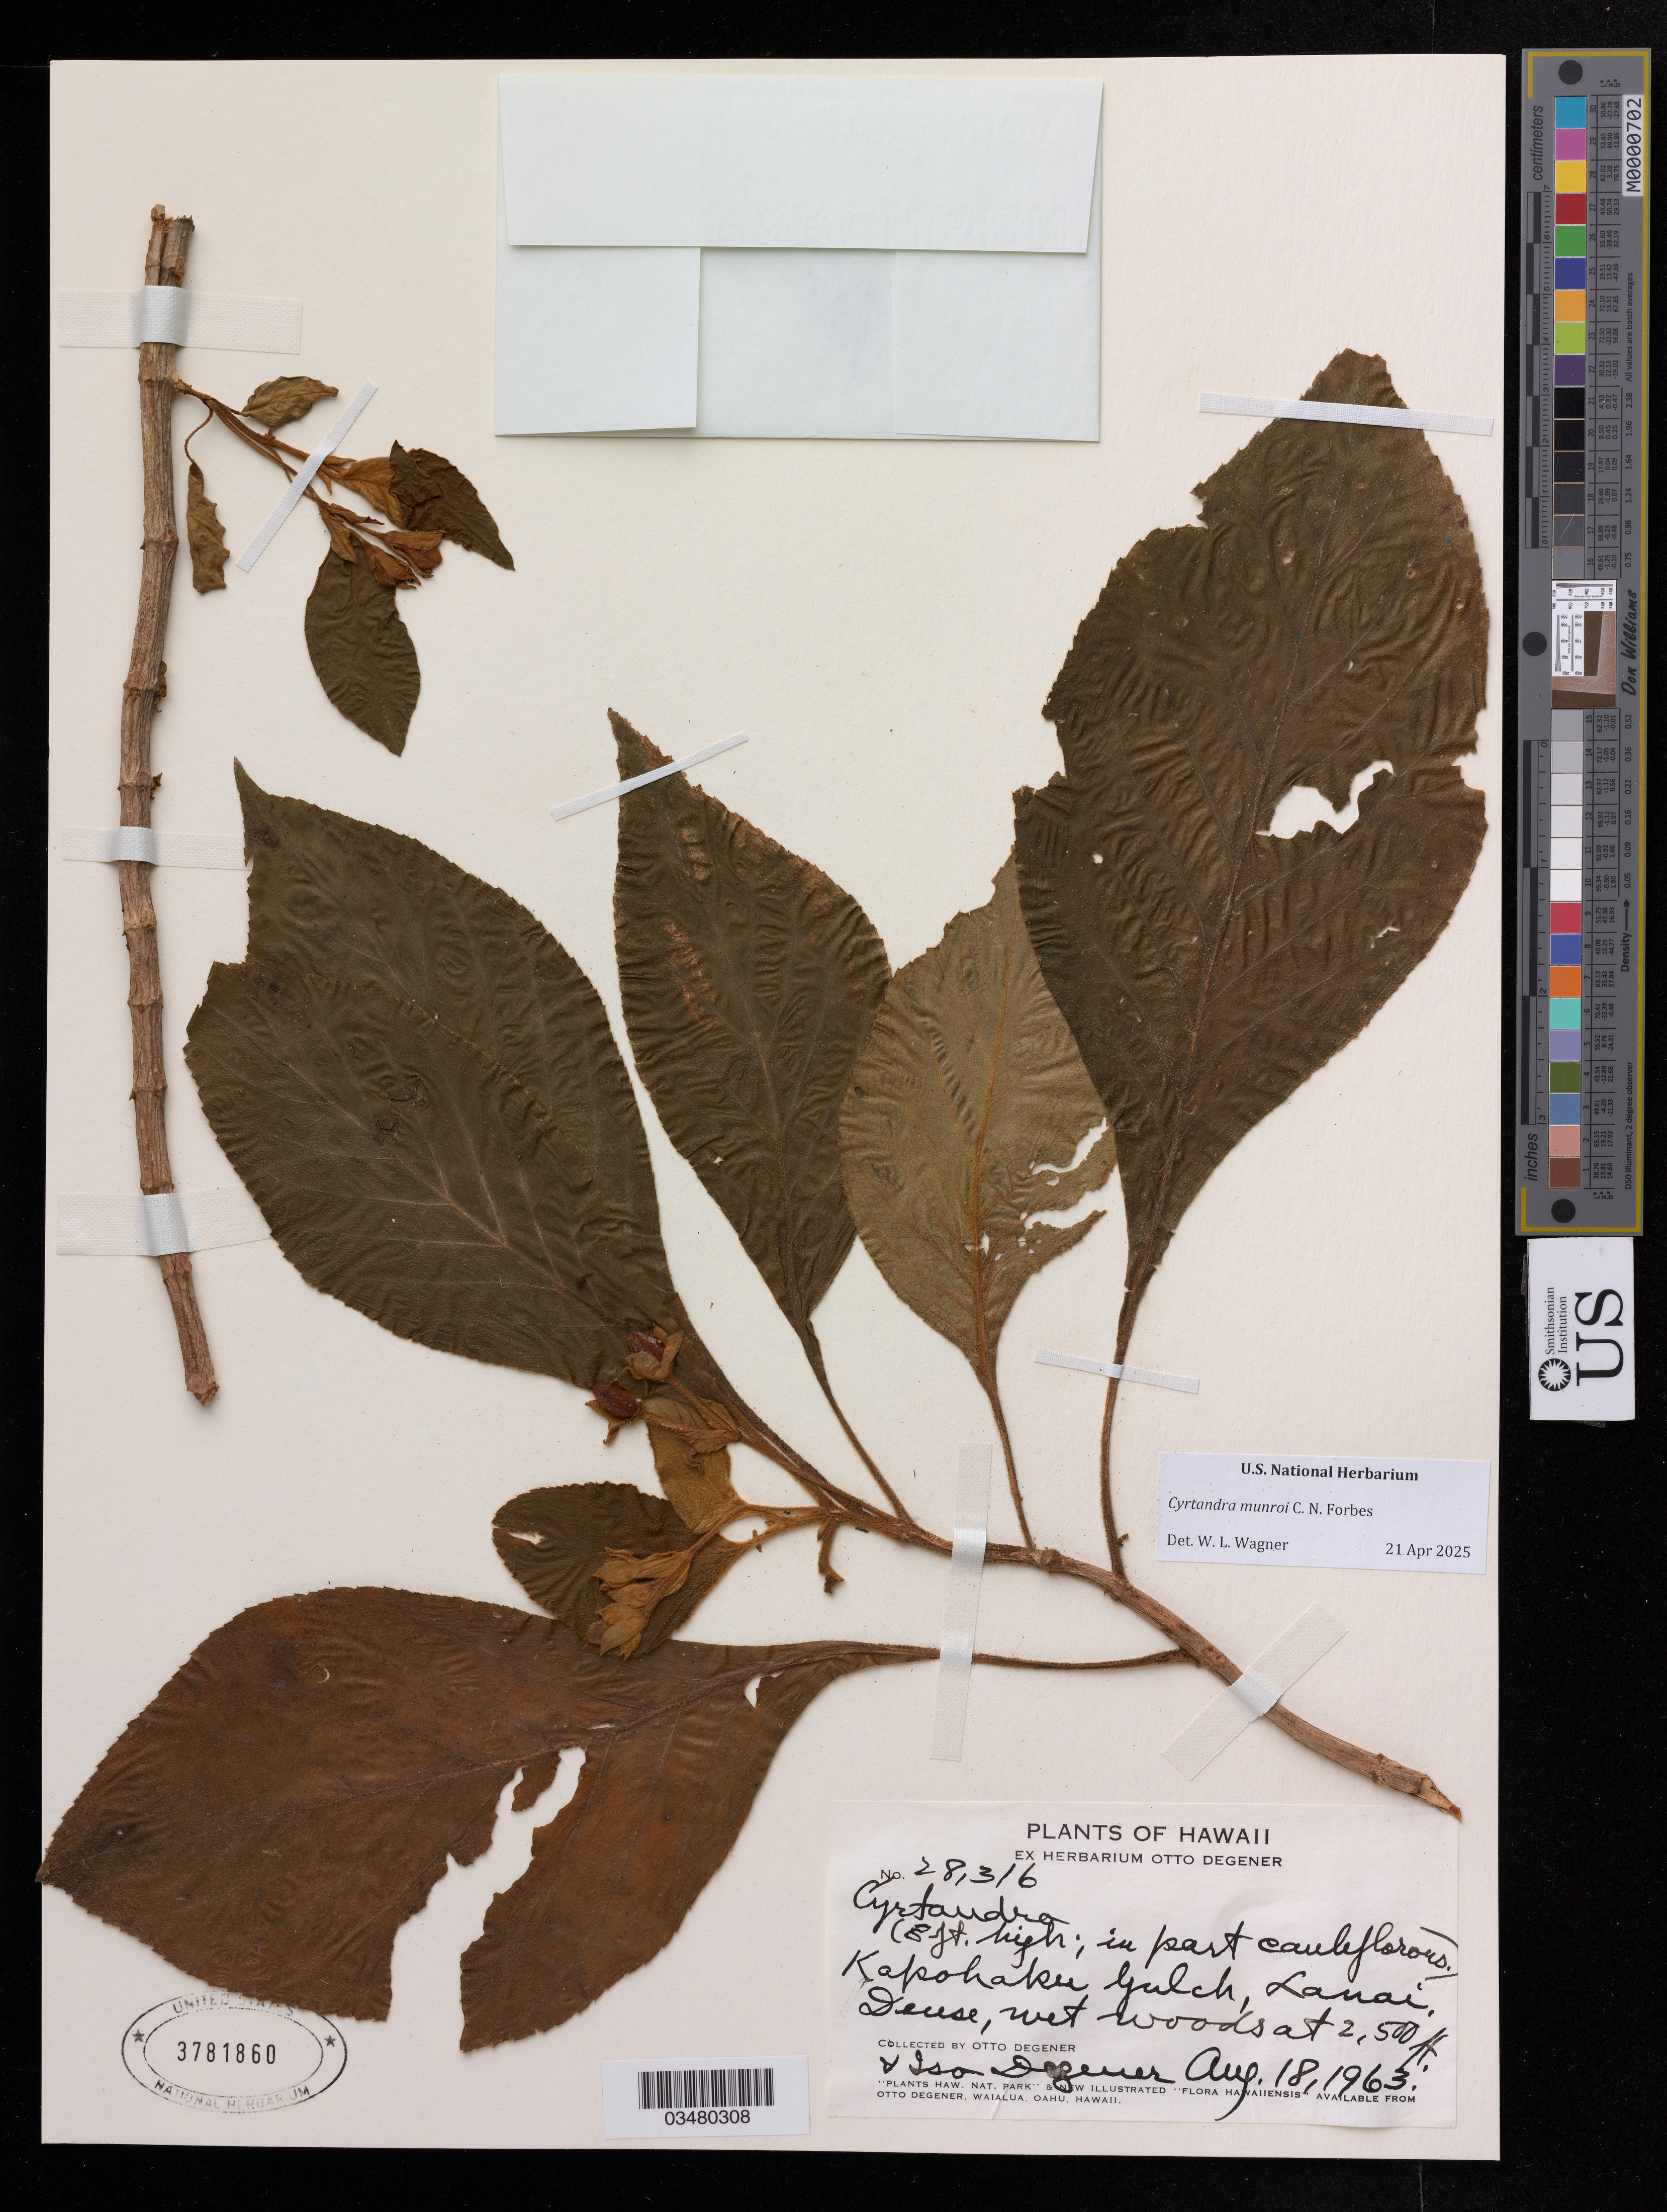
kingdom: Plantae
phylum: Tracheophyta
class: Magnoliopsida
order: Lamiales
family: Gesneriaceae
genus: Cyrtandra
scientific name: Cyrtandra munroi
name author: C.N. Forbes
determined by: Wagner, W. L., (BOT), Smithsonian Institution - National Museum of Natural History (UNITED STATES)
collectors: O. Degener & I. Degener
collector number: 28316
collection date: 1963-08-18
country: United States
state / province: Hawaii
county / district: Maui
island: Lana'i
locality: Kapohaku Gulch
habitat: Dense, wet woods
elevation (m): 762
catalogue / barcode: US 3781860